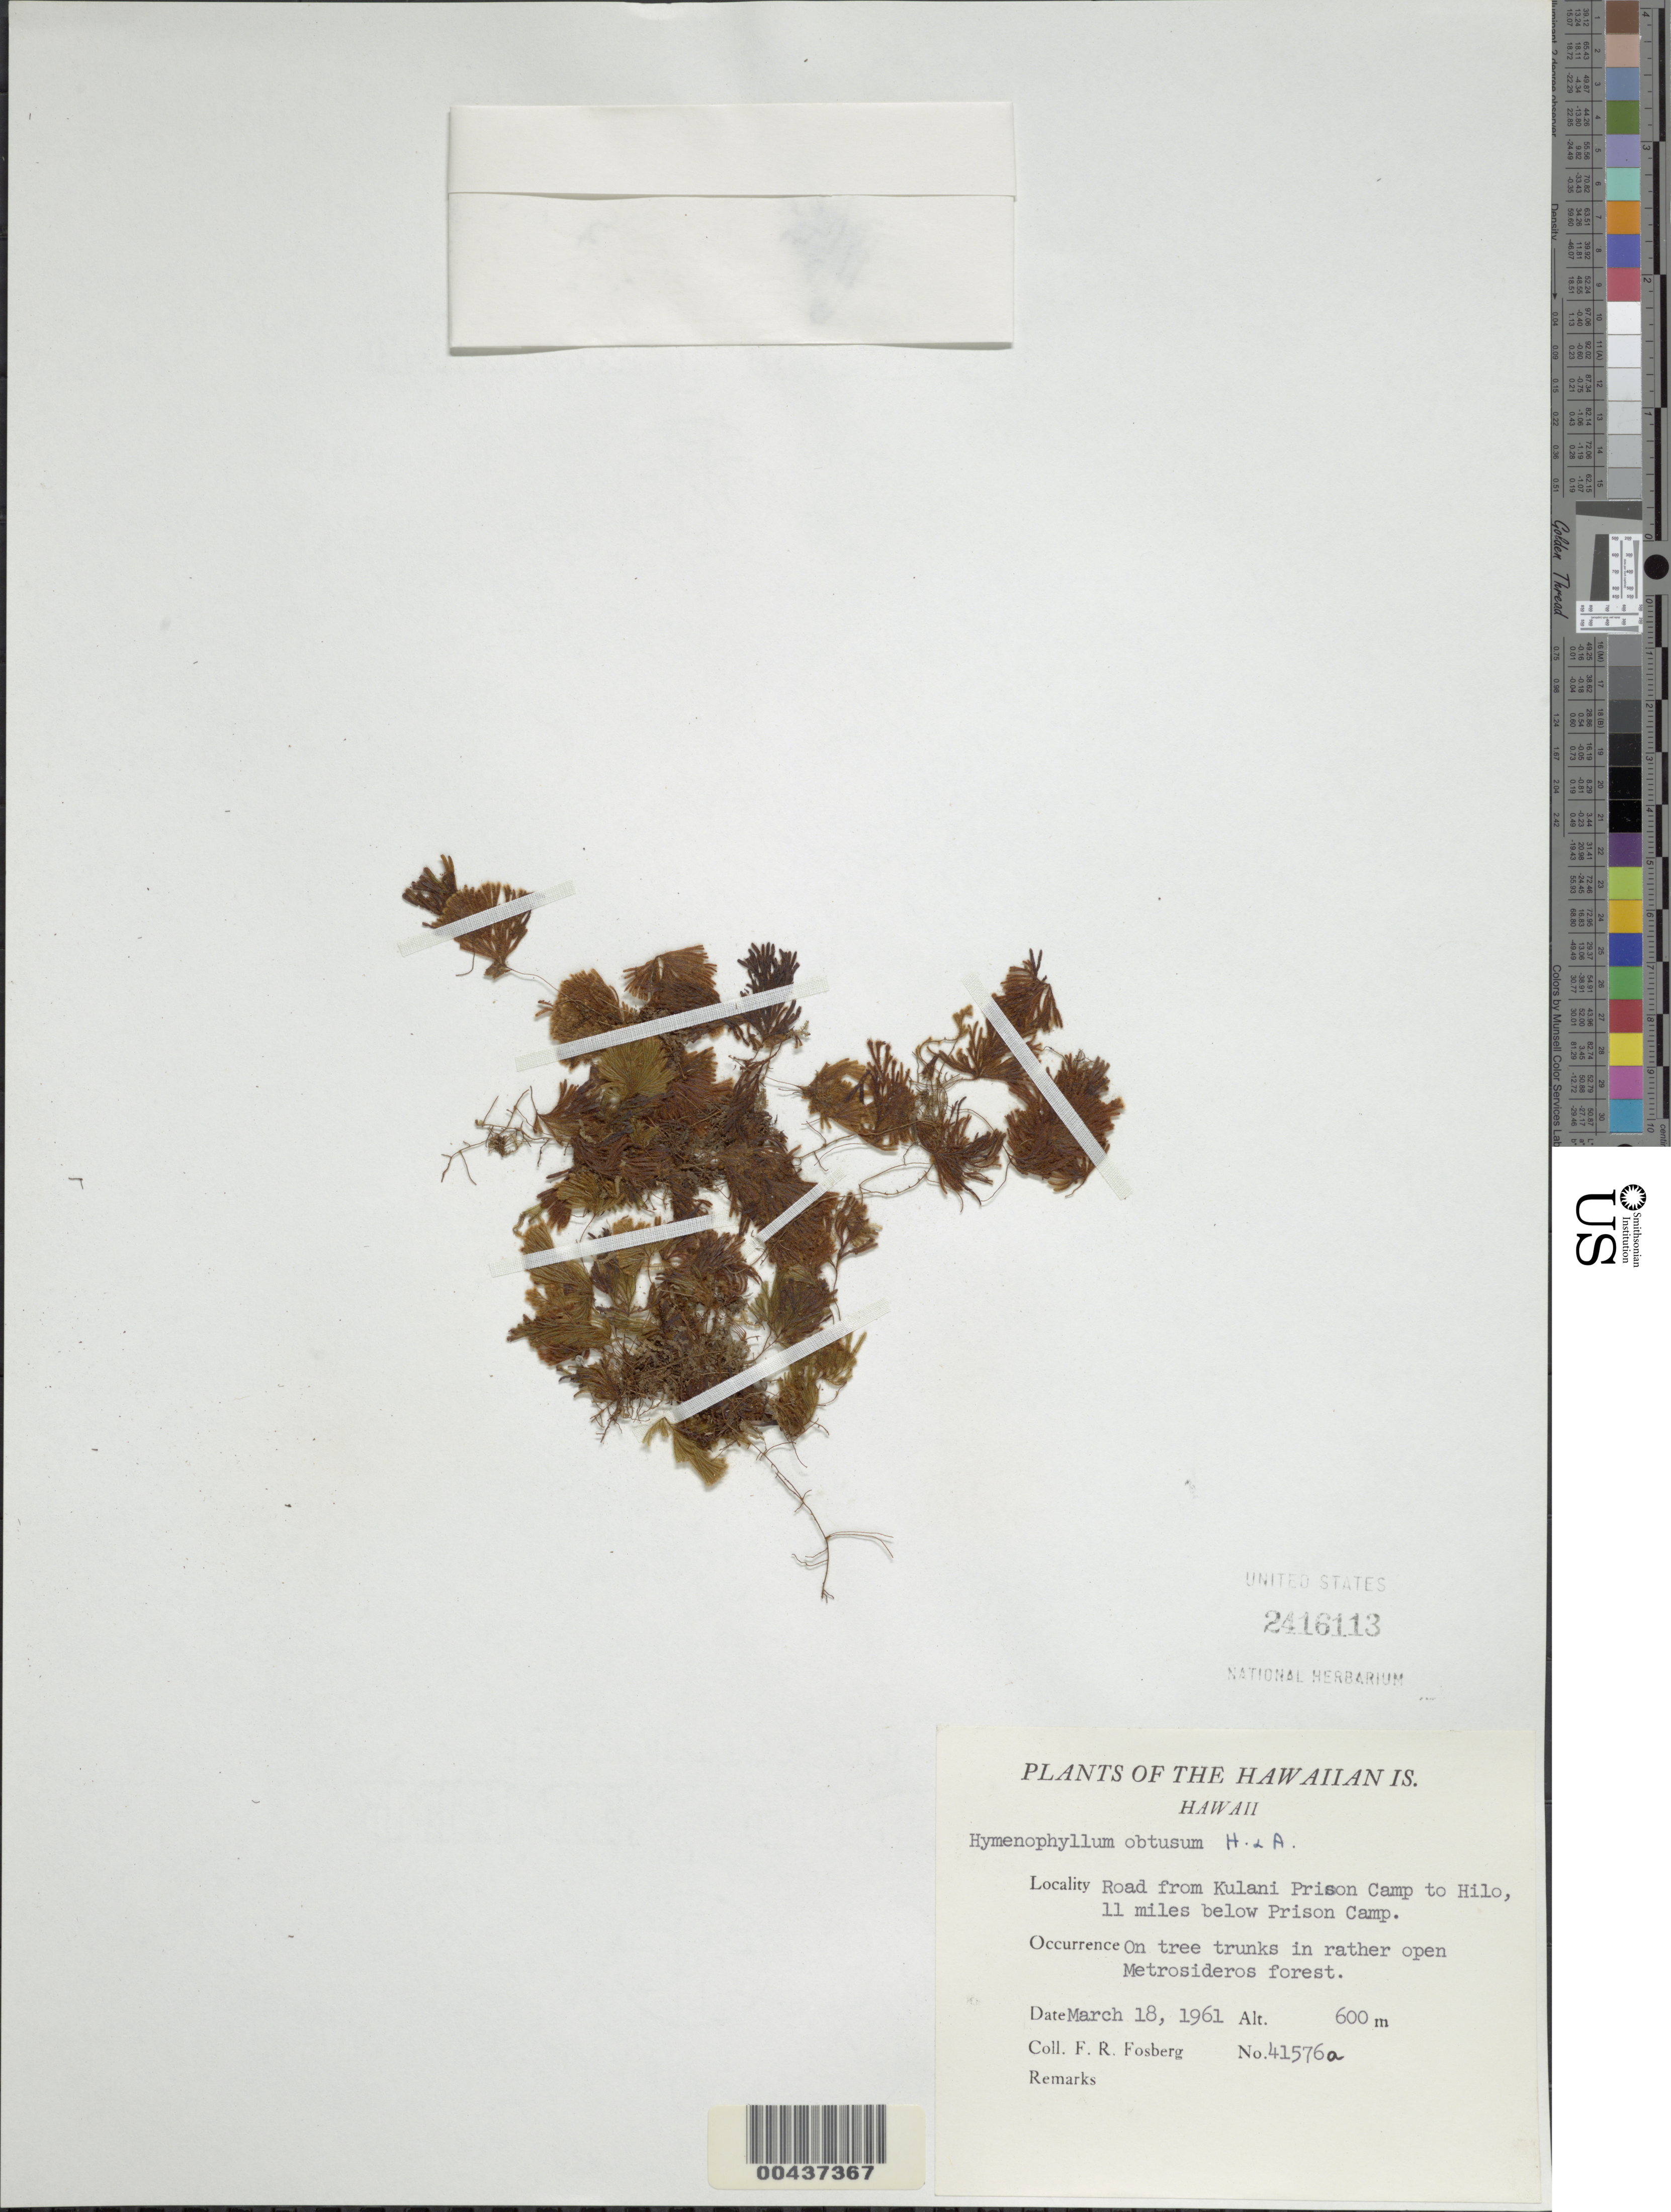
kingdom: Plantae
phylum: Tracheophyta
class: Polypodiopsida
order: Hymenophyllales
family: Hymenophyllaceae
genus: Hymenophyllum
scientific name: Hymenophyllum obtusum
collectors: F. R. Fosberg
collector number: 41576a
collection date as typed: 18 Mar 1961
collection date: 1961-03-18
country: United States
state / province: Hawaii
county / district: Hawaii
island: Hawaii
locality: Road from Kulani Prison Camp to Hilo, 11 mi below Prison Camp.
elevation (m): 600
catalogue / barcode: US 2416113